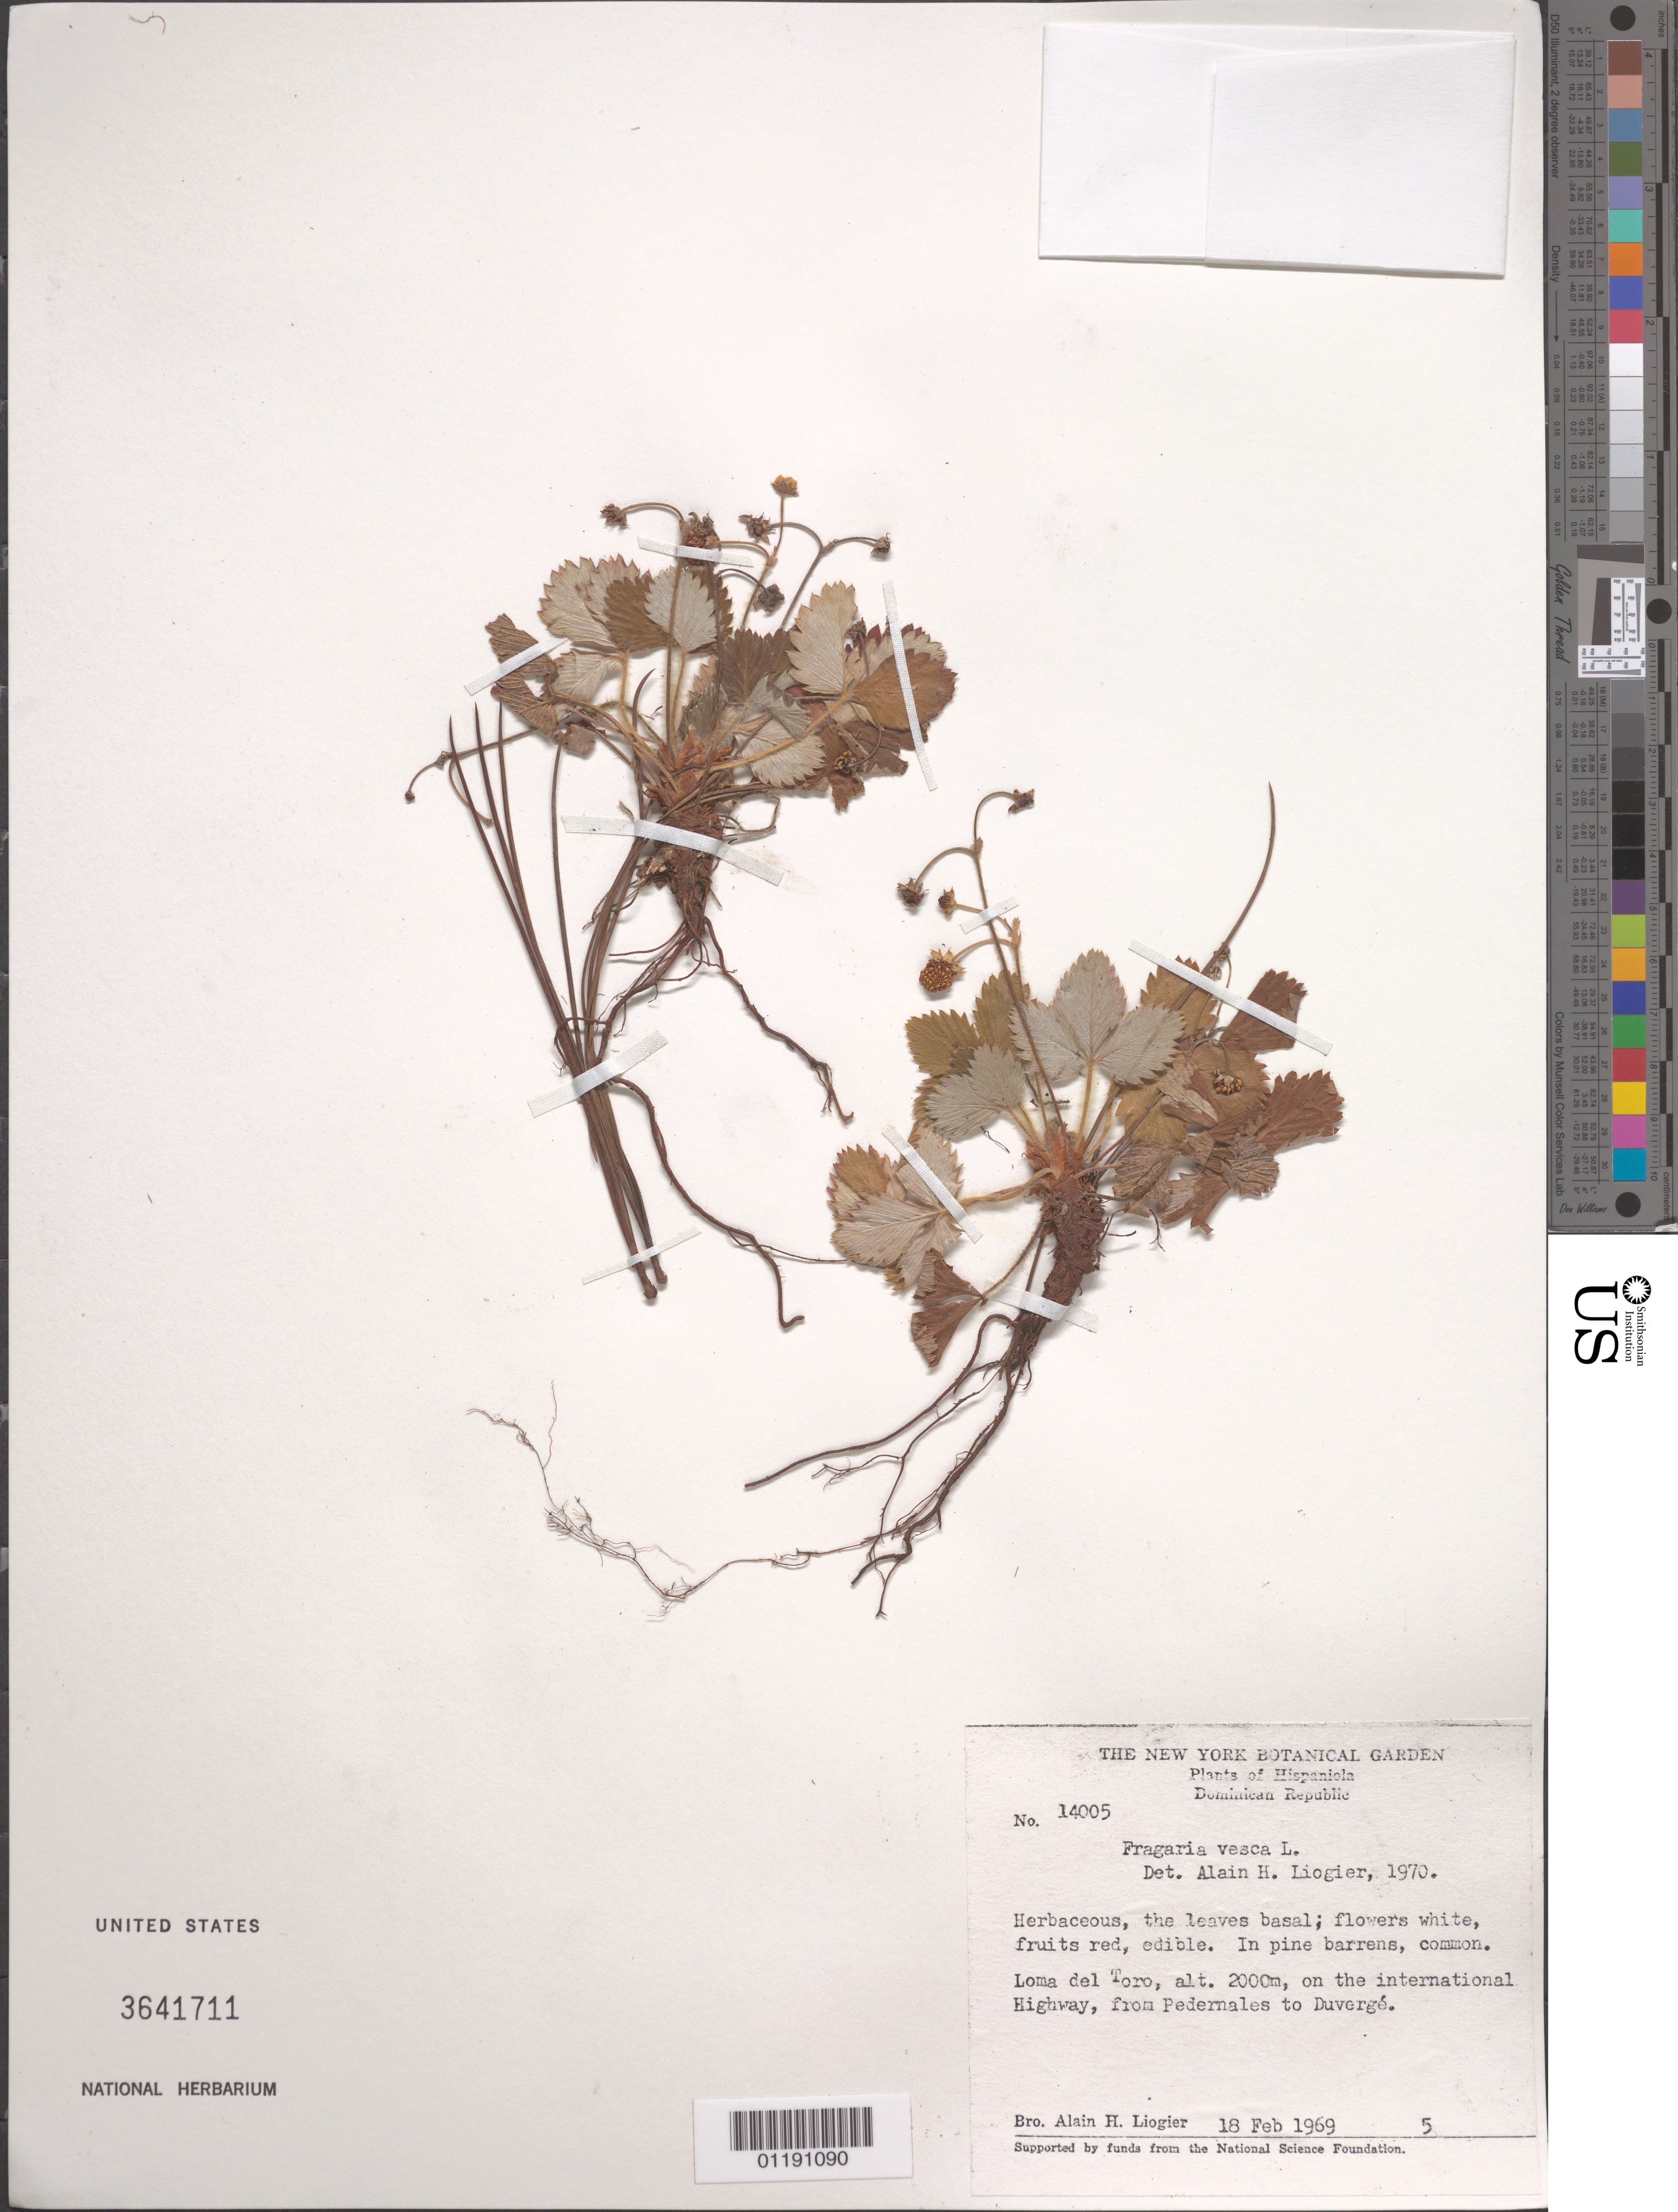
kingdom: Plantae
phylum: Tracheophyta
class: Magnoliopsida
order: Rosales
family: Rosaceae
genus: Fragaria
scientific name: Fragaria vesca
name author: L.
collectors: A. H. Liogier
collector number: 14005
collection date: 1969-02-18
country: Dominican Republic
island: Hispaniola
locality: Loma del Toro, on the international Highway, from Pedernales to Duvergé.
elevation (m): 2000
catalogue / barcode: US 3641711